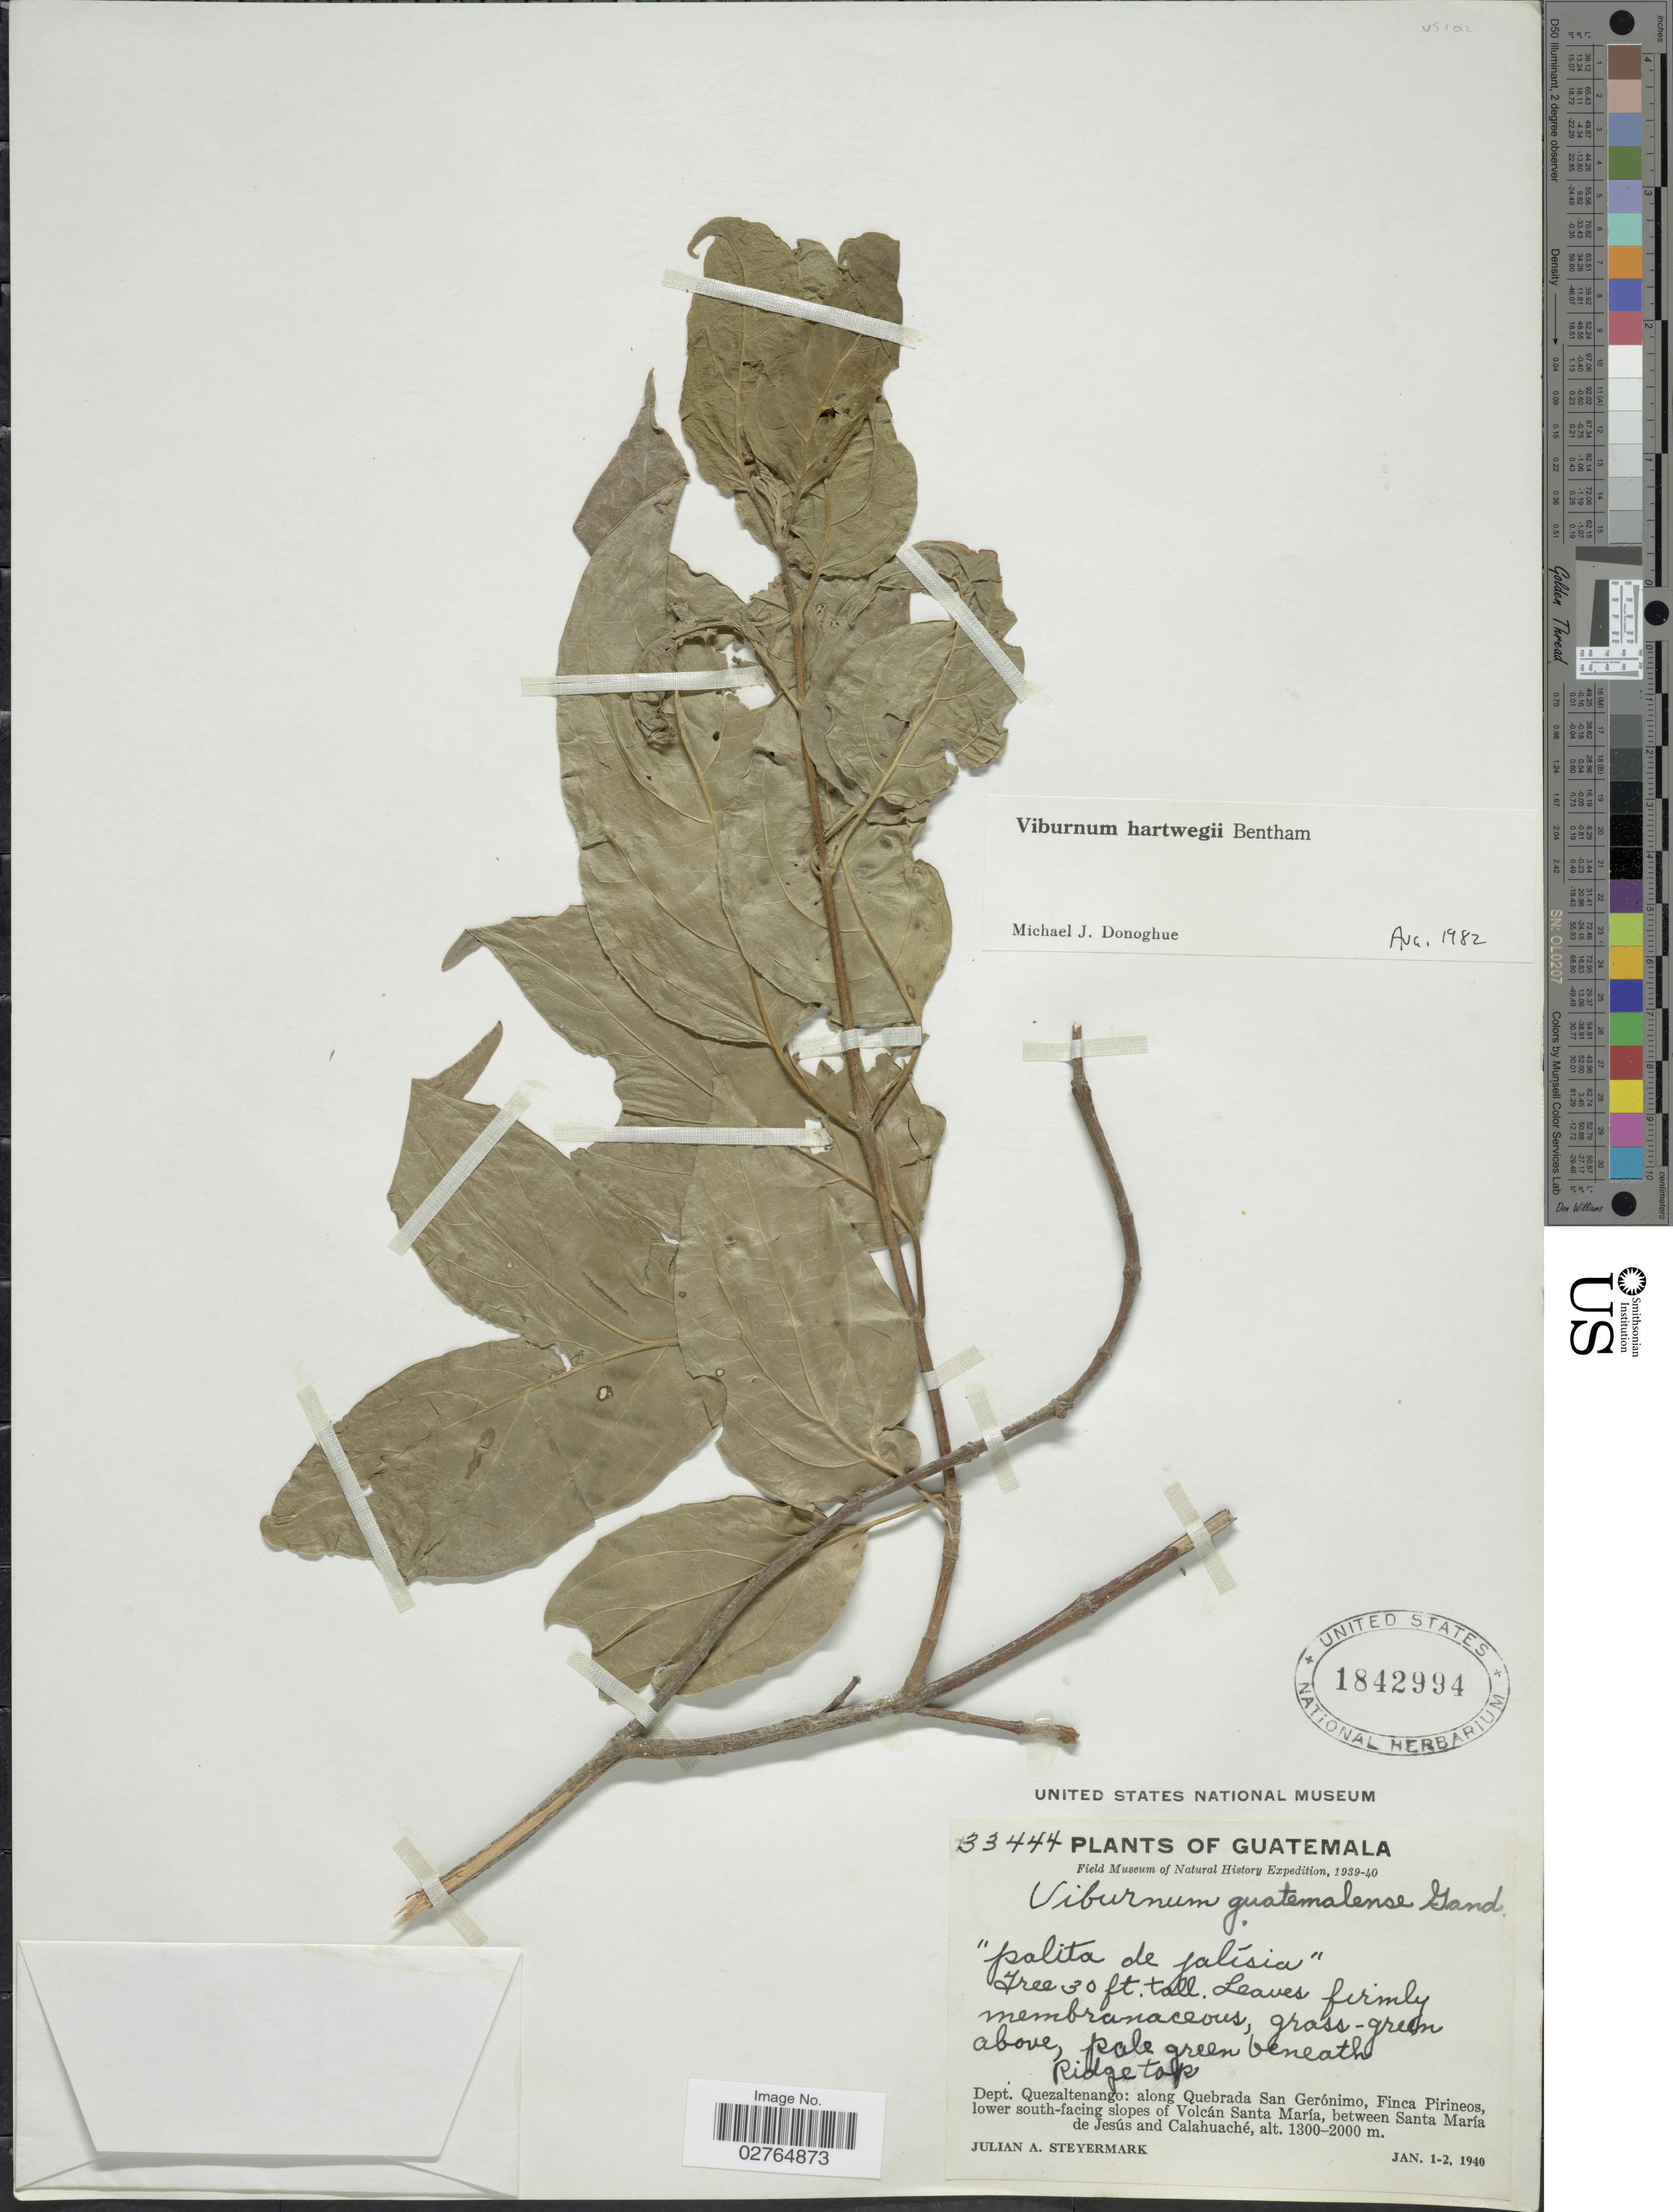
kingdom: Plantae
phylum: Tracheophyta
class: Magnoliopsida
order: Dipsacales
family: Viburnaceae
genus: Viburnum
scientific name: Viburnum hartwegii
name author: Benth.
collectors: J. Steyermark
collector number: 33444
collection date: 1940-01-01/1940-01-02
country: Guatemala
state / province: Quetzaltenango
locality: Dept. Quezaltenango: along Quebrada San Gerónimo, Finca Pirineos, lower south-facing slopes of Volcán Santa María, between Santa María de Jesús and Calahuaché.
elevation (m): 1300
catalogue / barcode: US 1842994